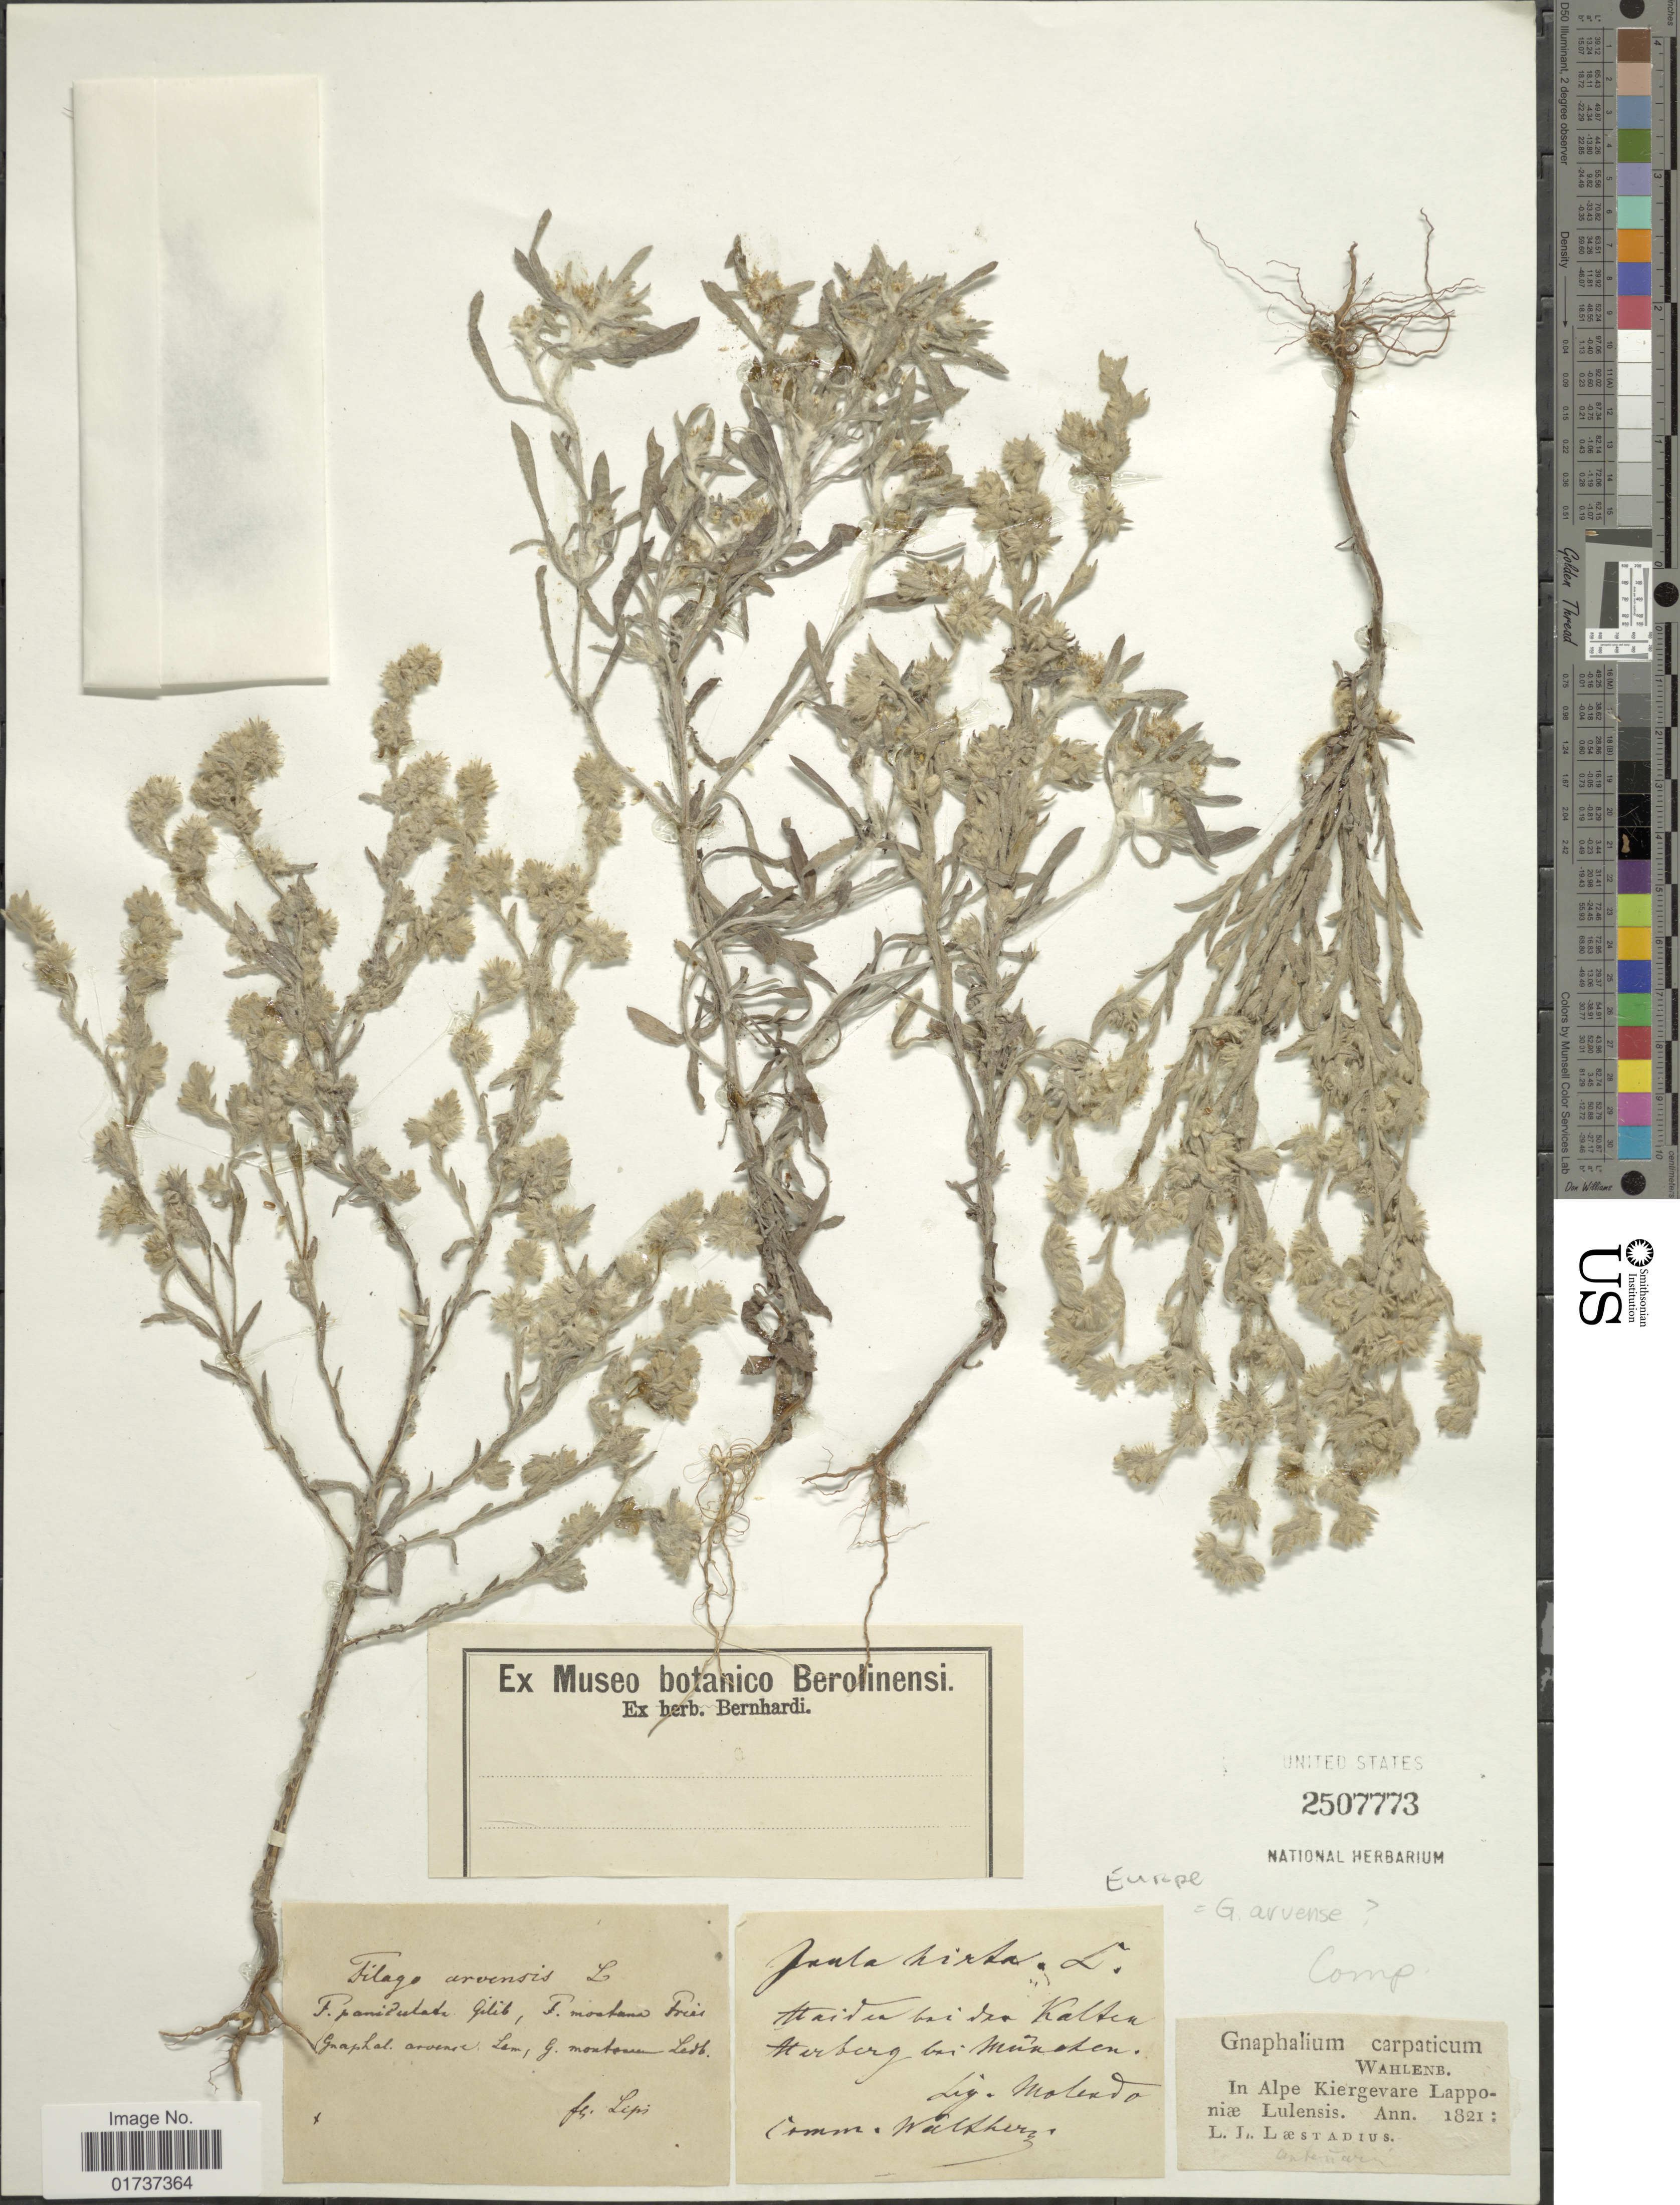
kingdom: Plantae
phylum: Tracheophyta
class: Magnoliopsida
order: Asterales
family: Asteraceae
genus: Gnaphalium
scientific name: Gnaphalium arvense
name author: L.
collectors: L. L. Laestadius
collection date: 1821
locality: In Alpe Kiergevare Lapponiæ Lulensis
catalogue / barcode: US 2507773-2